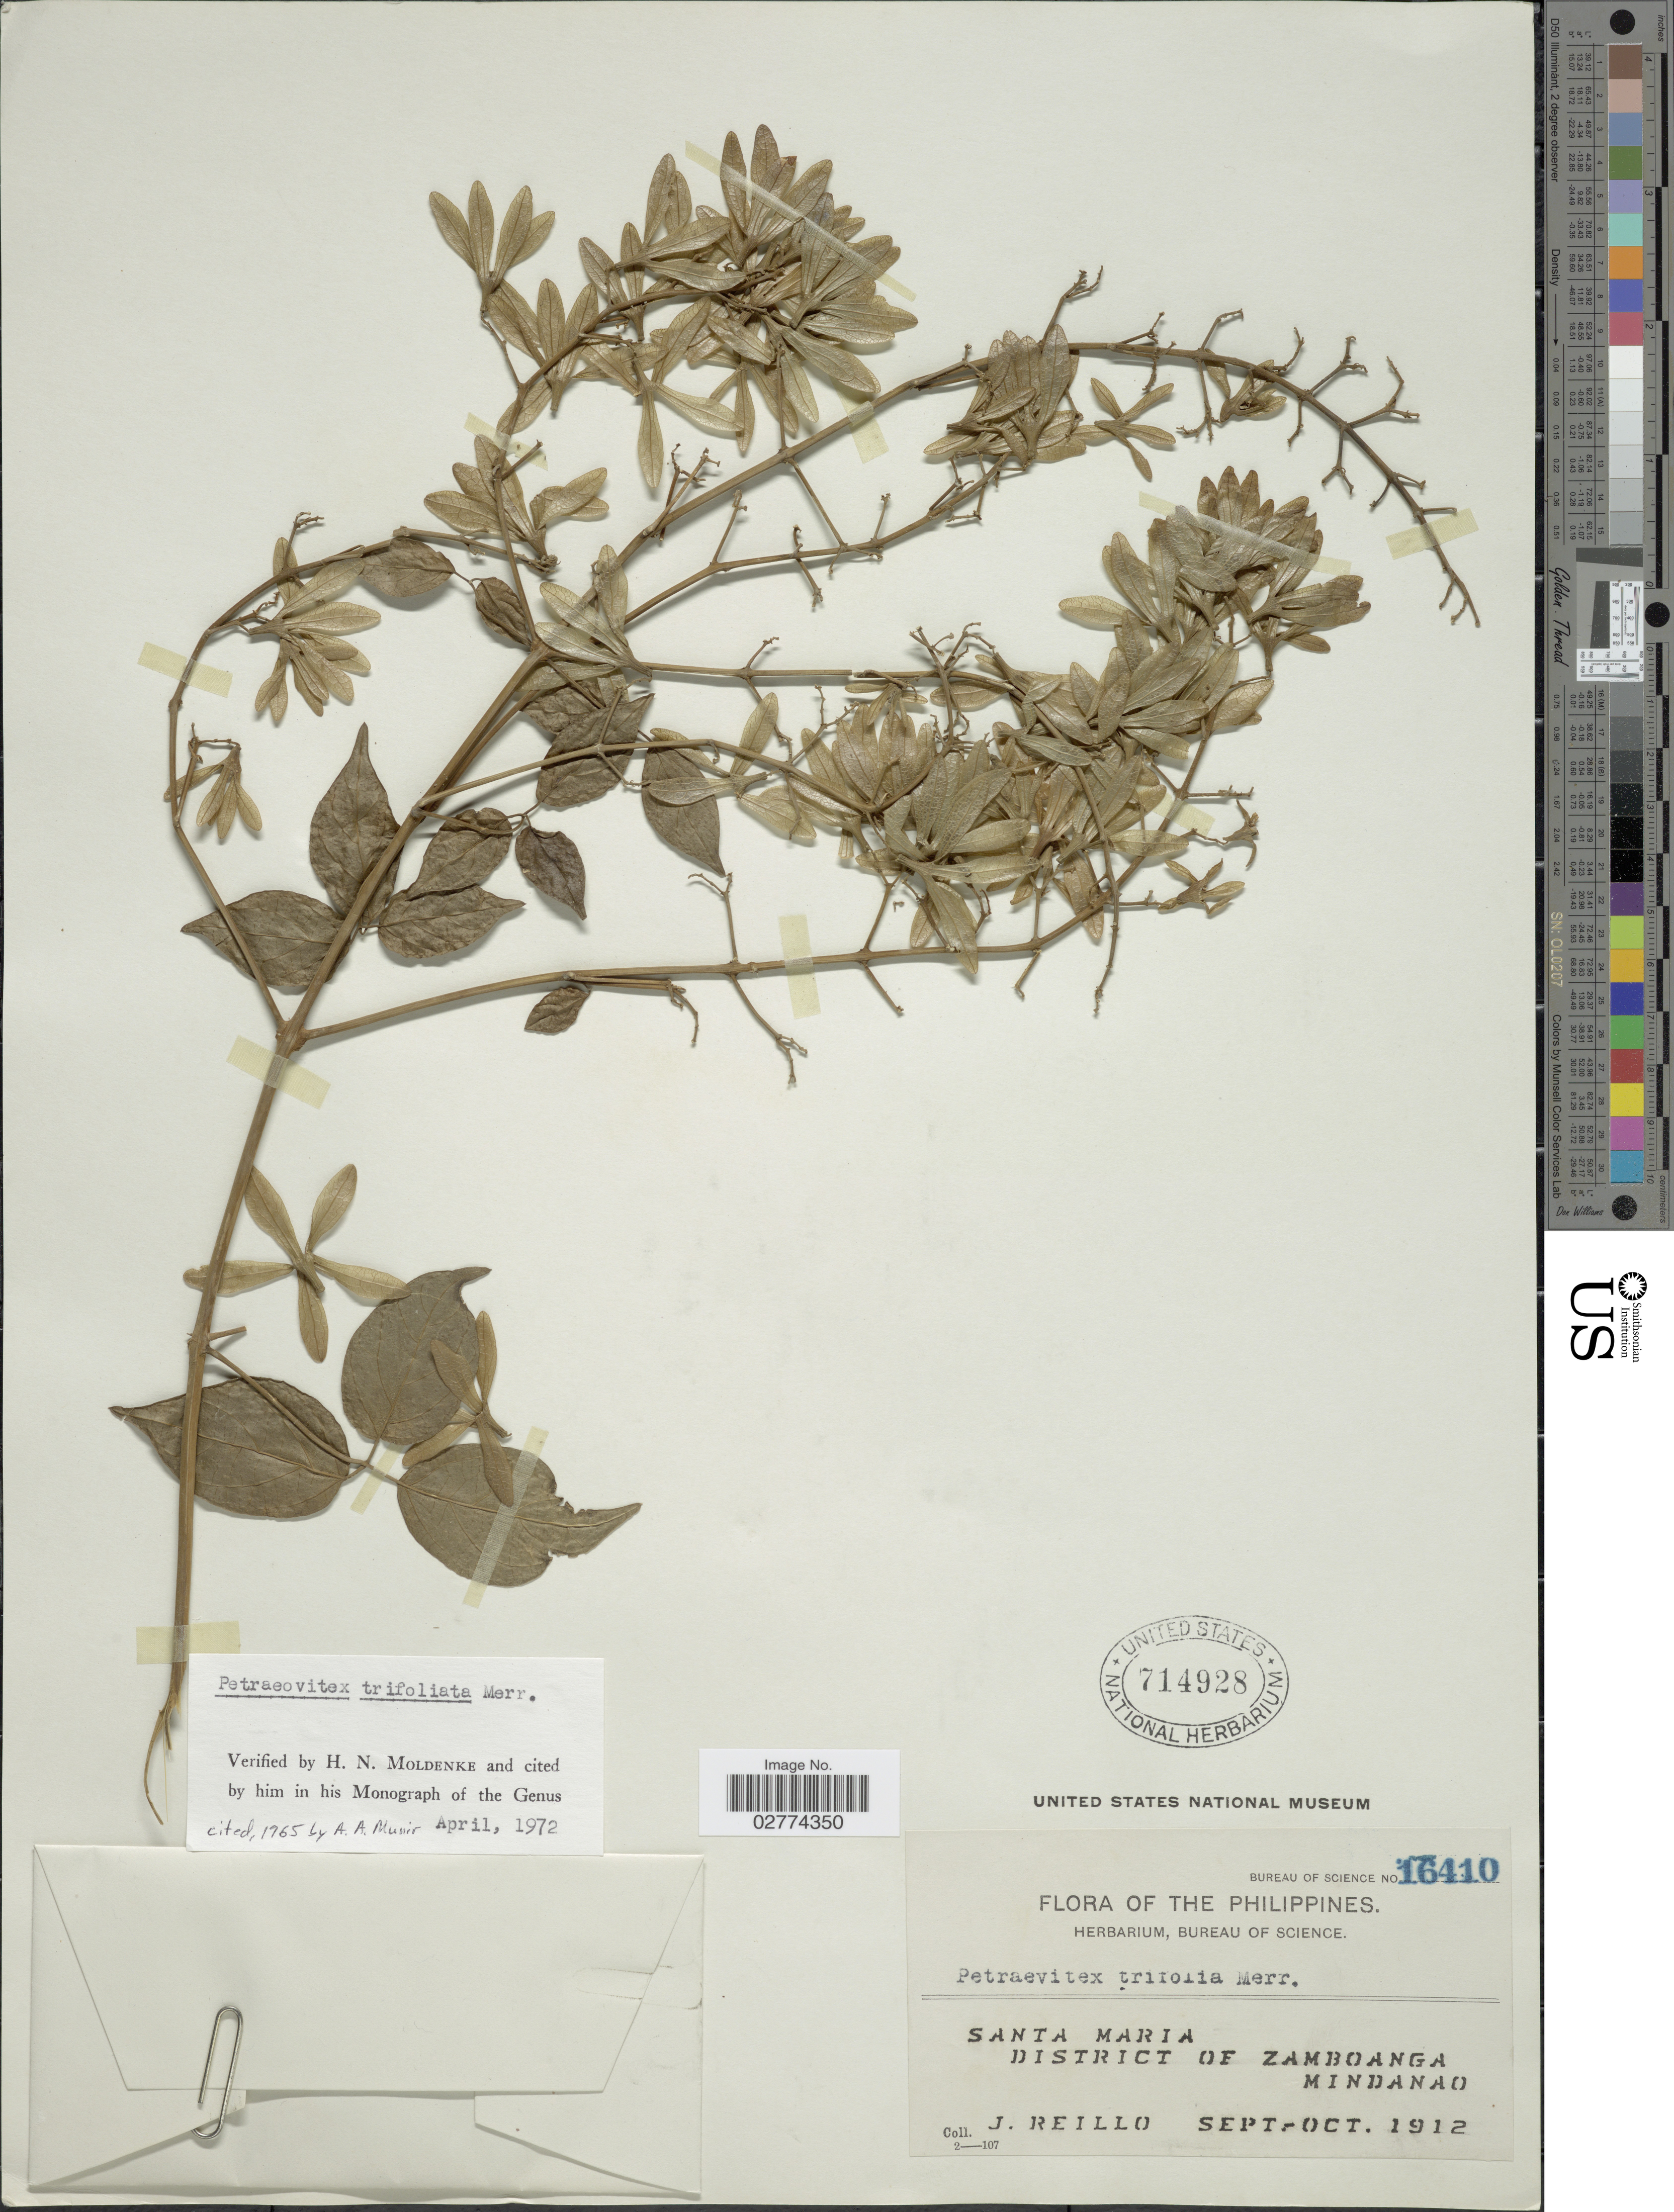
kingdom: Plantae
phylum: Tracheophyta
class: Magnoliopsida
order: Lamiales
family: Lamiaceae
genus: Petraeovitex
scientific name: Petraeovitex trifoliata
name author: Merr.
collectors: J. Reillo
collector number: Bureau of Science 16410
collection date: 1912-09/1912-10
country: Philippines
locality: Santa Maria. District of Zamboanga. Mindanao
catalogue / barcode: US 714928